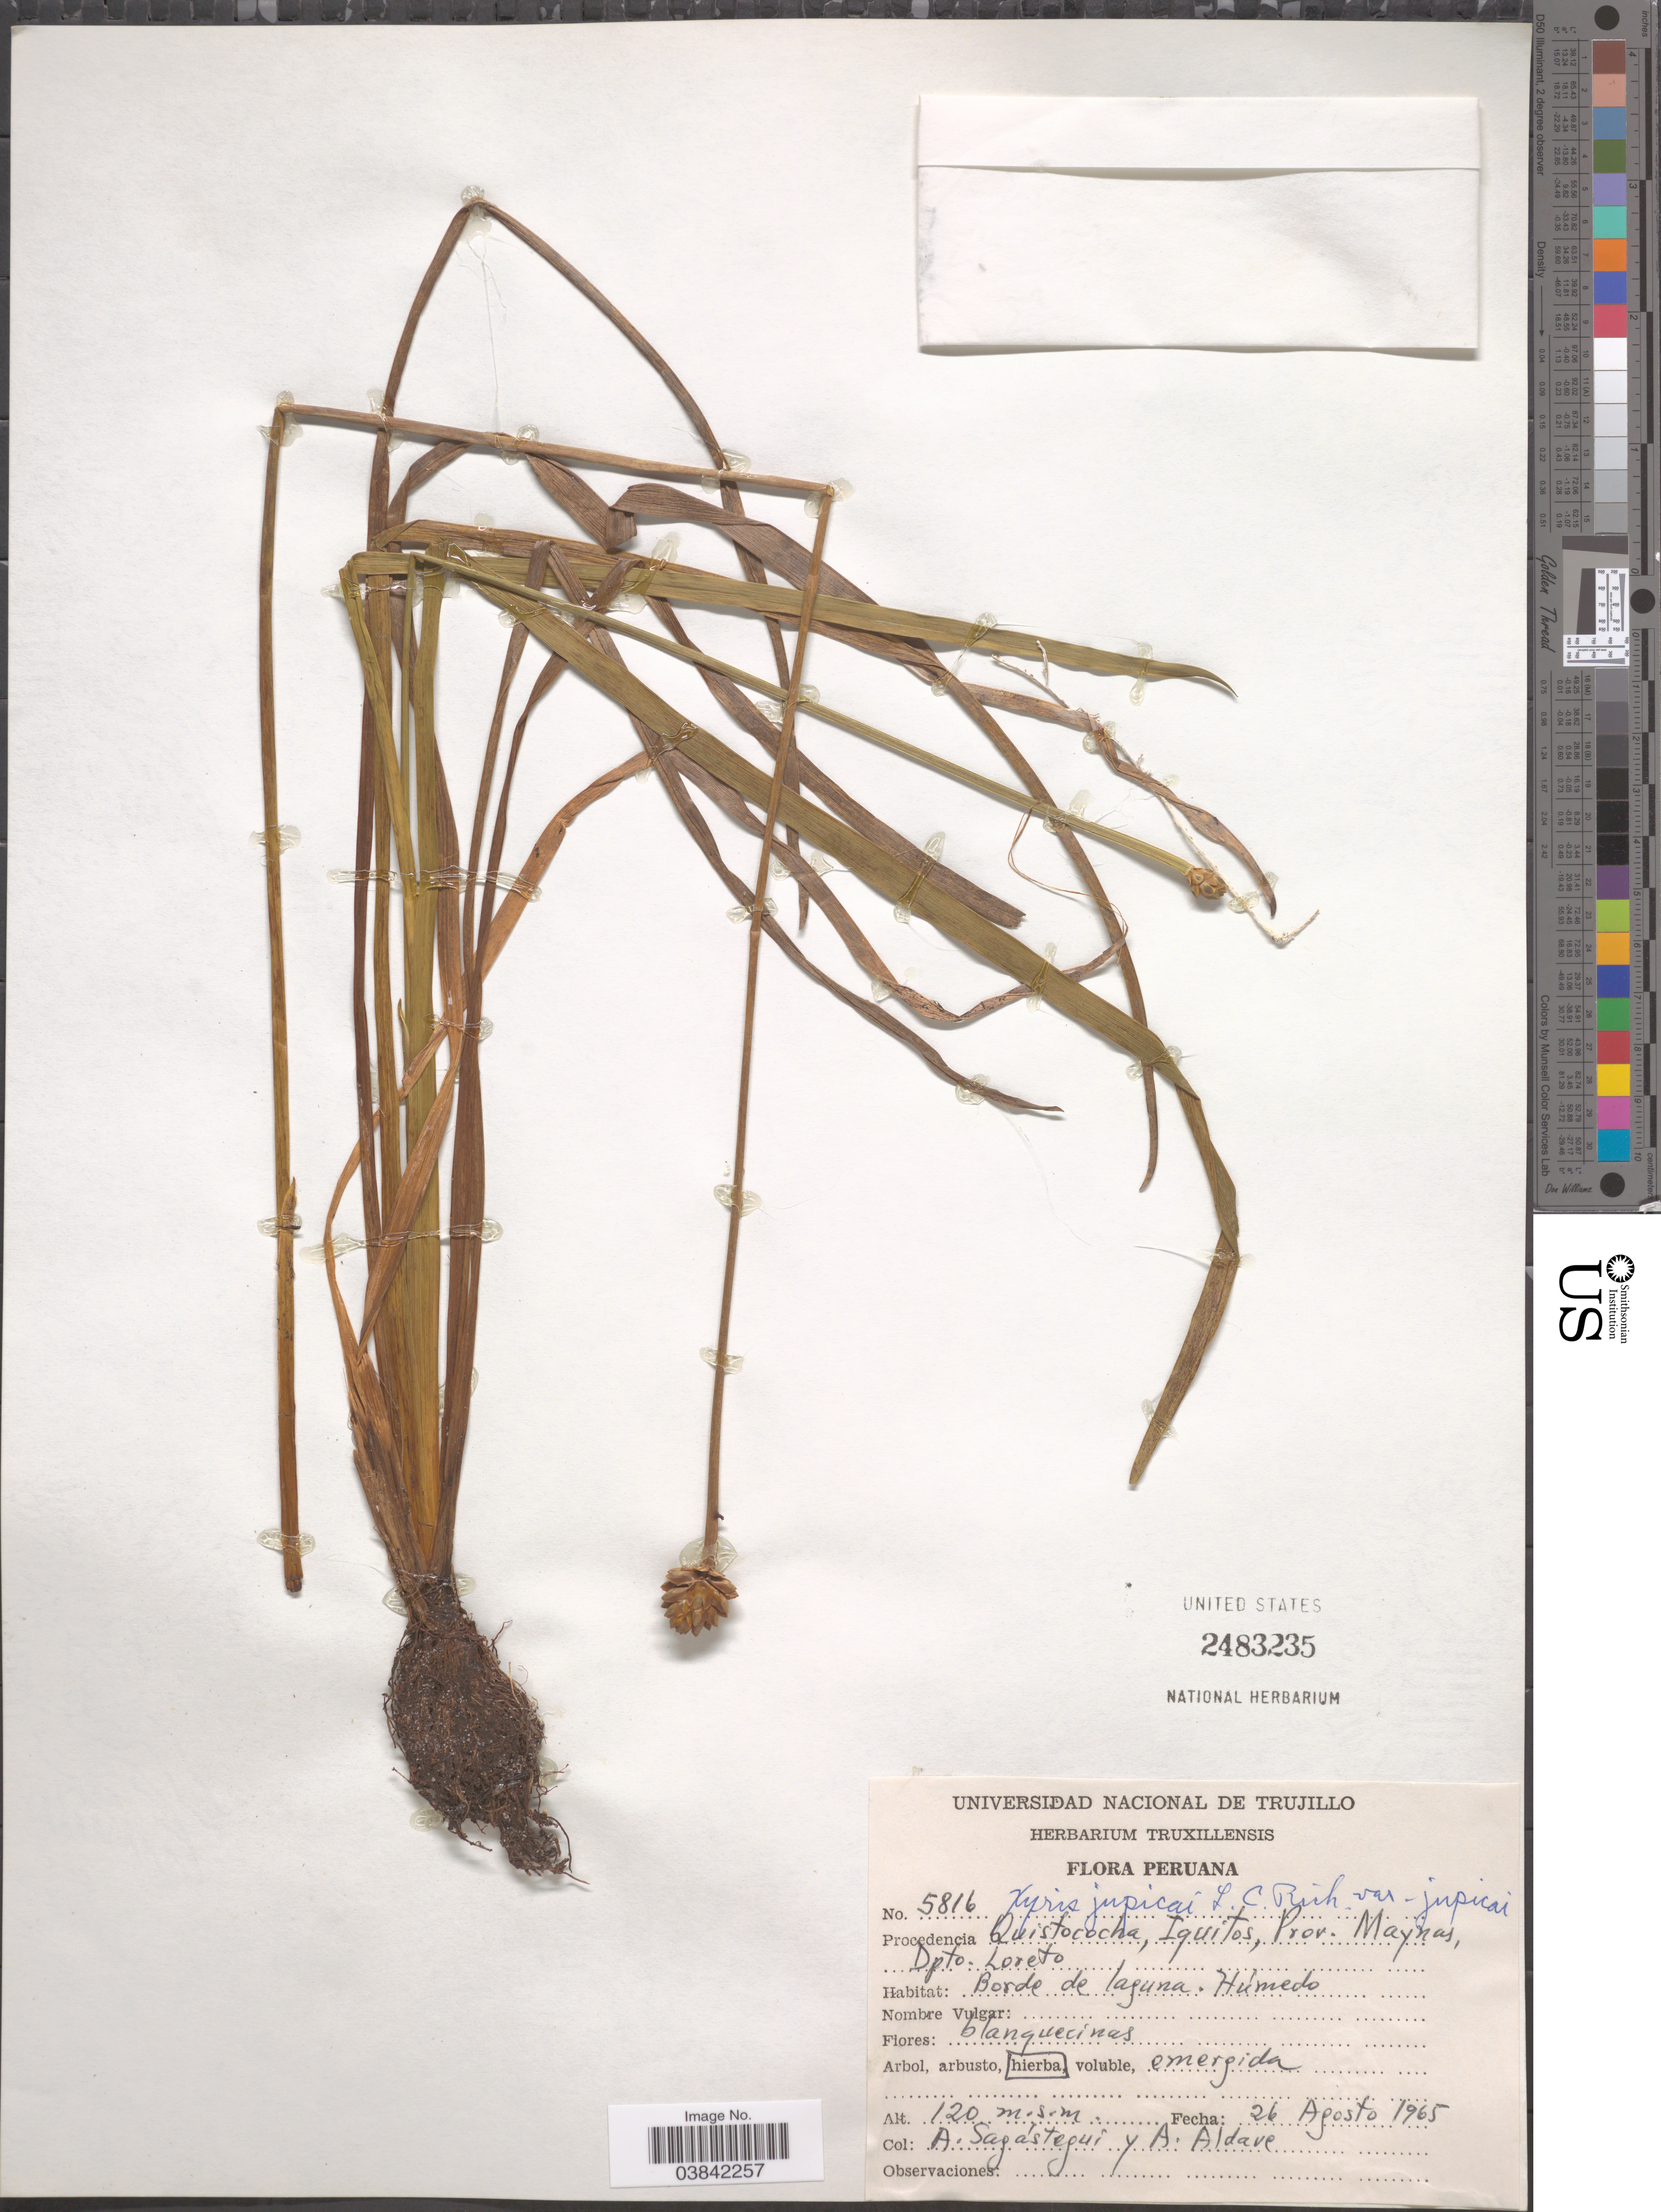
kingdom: Plantae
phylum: Tracheophyta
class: Liliopsida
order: Poales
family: Xyridaceae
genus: Xyris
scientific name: Xyris jupicai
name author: Rich.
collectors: A. Sagastegui & A. Aldave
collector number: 5816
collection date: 1965-08-26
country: Peru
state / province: Loreto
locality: Quistococha, Iquitos, Prov. Maynas, Dpto. Loreto.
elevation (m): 120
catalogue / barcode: US 2483235